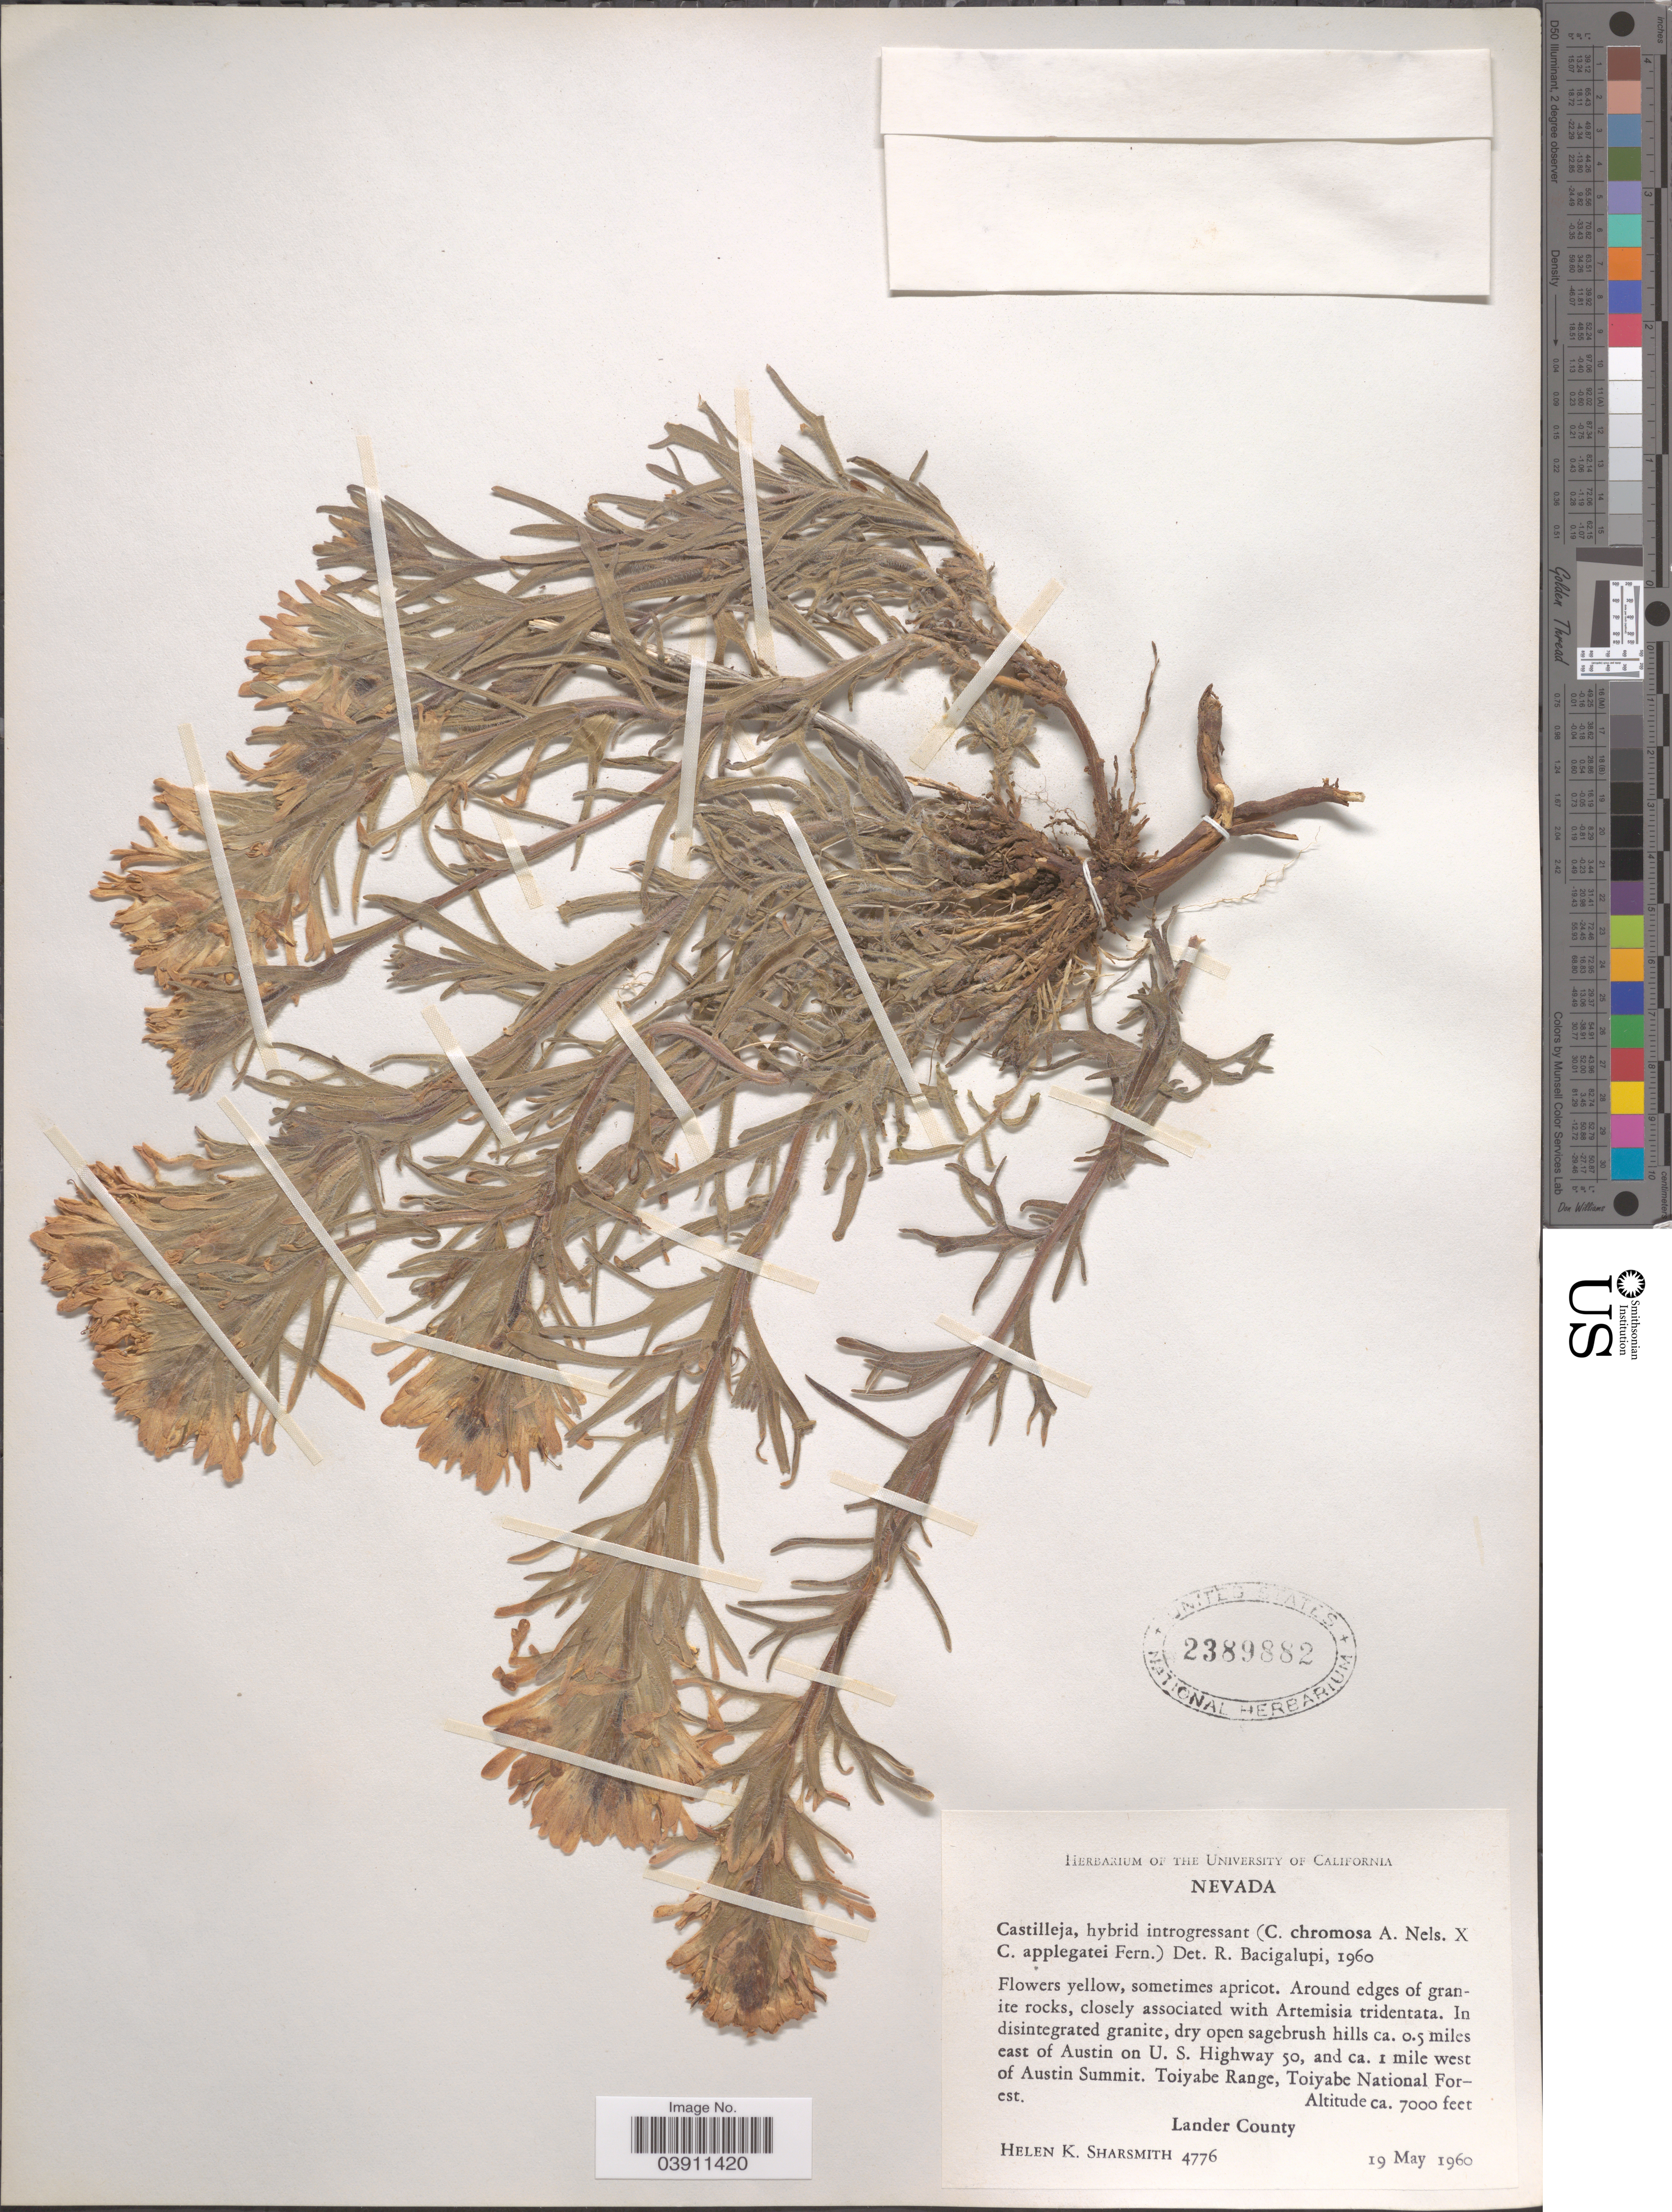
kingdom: Plantae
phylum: Tracheophyta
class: Magnoliopsida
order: Lamiales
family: Orobanchaceae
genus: Castilleja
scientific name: Castilleja chromosa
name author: A. Nelson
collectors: H. Sharsmith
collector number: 4776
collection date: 1960-05-19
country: United States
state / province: Nevada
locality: Ca. 0.5 miles east of Austin on U. S. Highway 50, and ca. 1 mile west of Austin Summit. Toiyabe Range, Toiyabe National Forest. Lander County.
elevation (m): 2134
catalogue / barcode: US 2389882